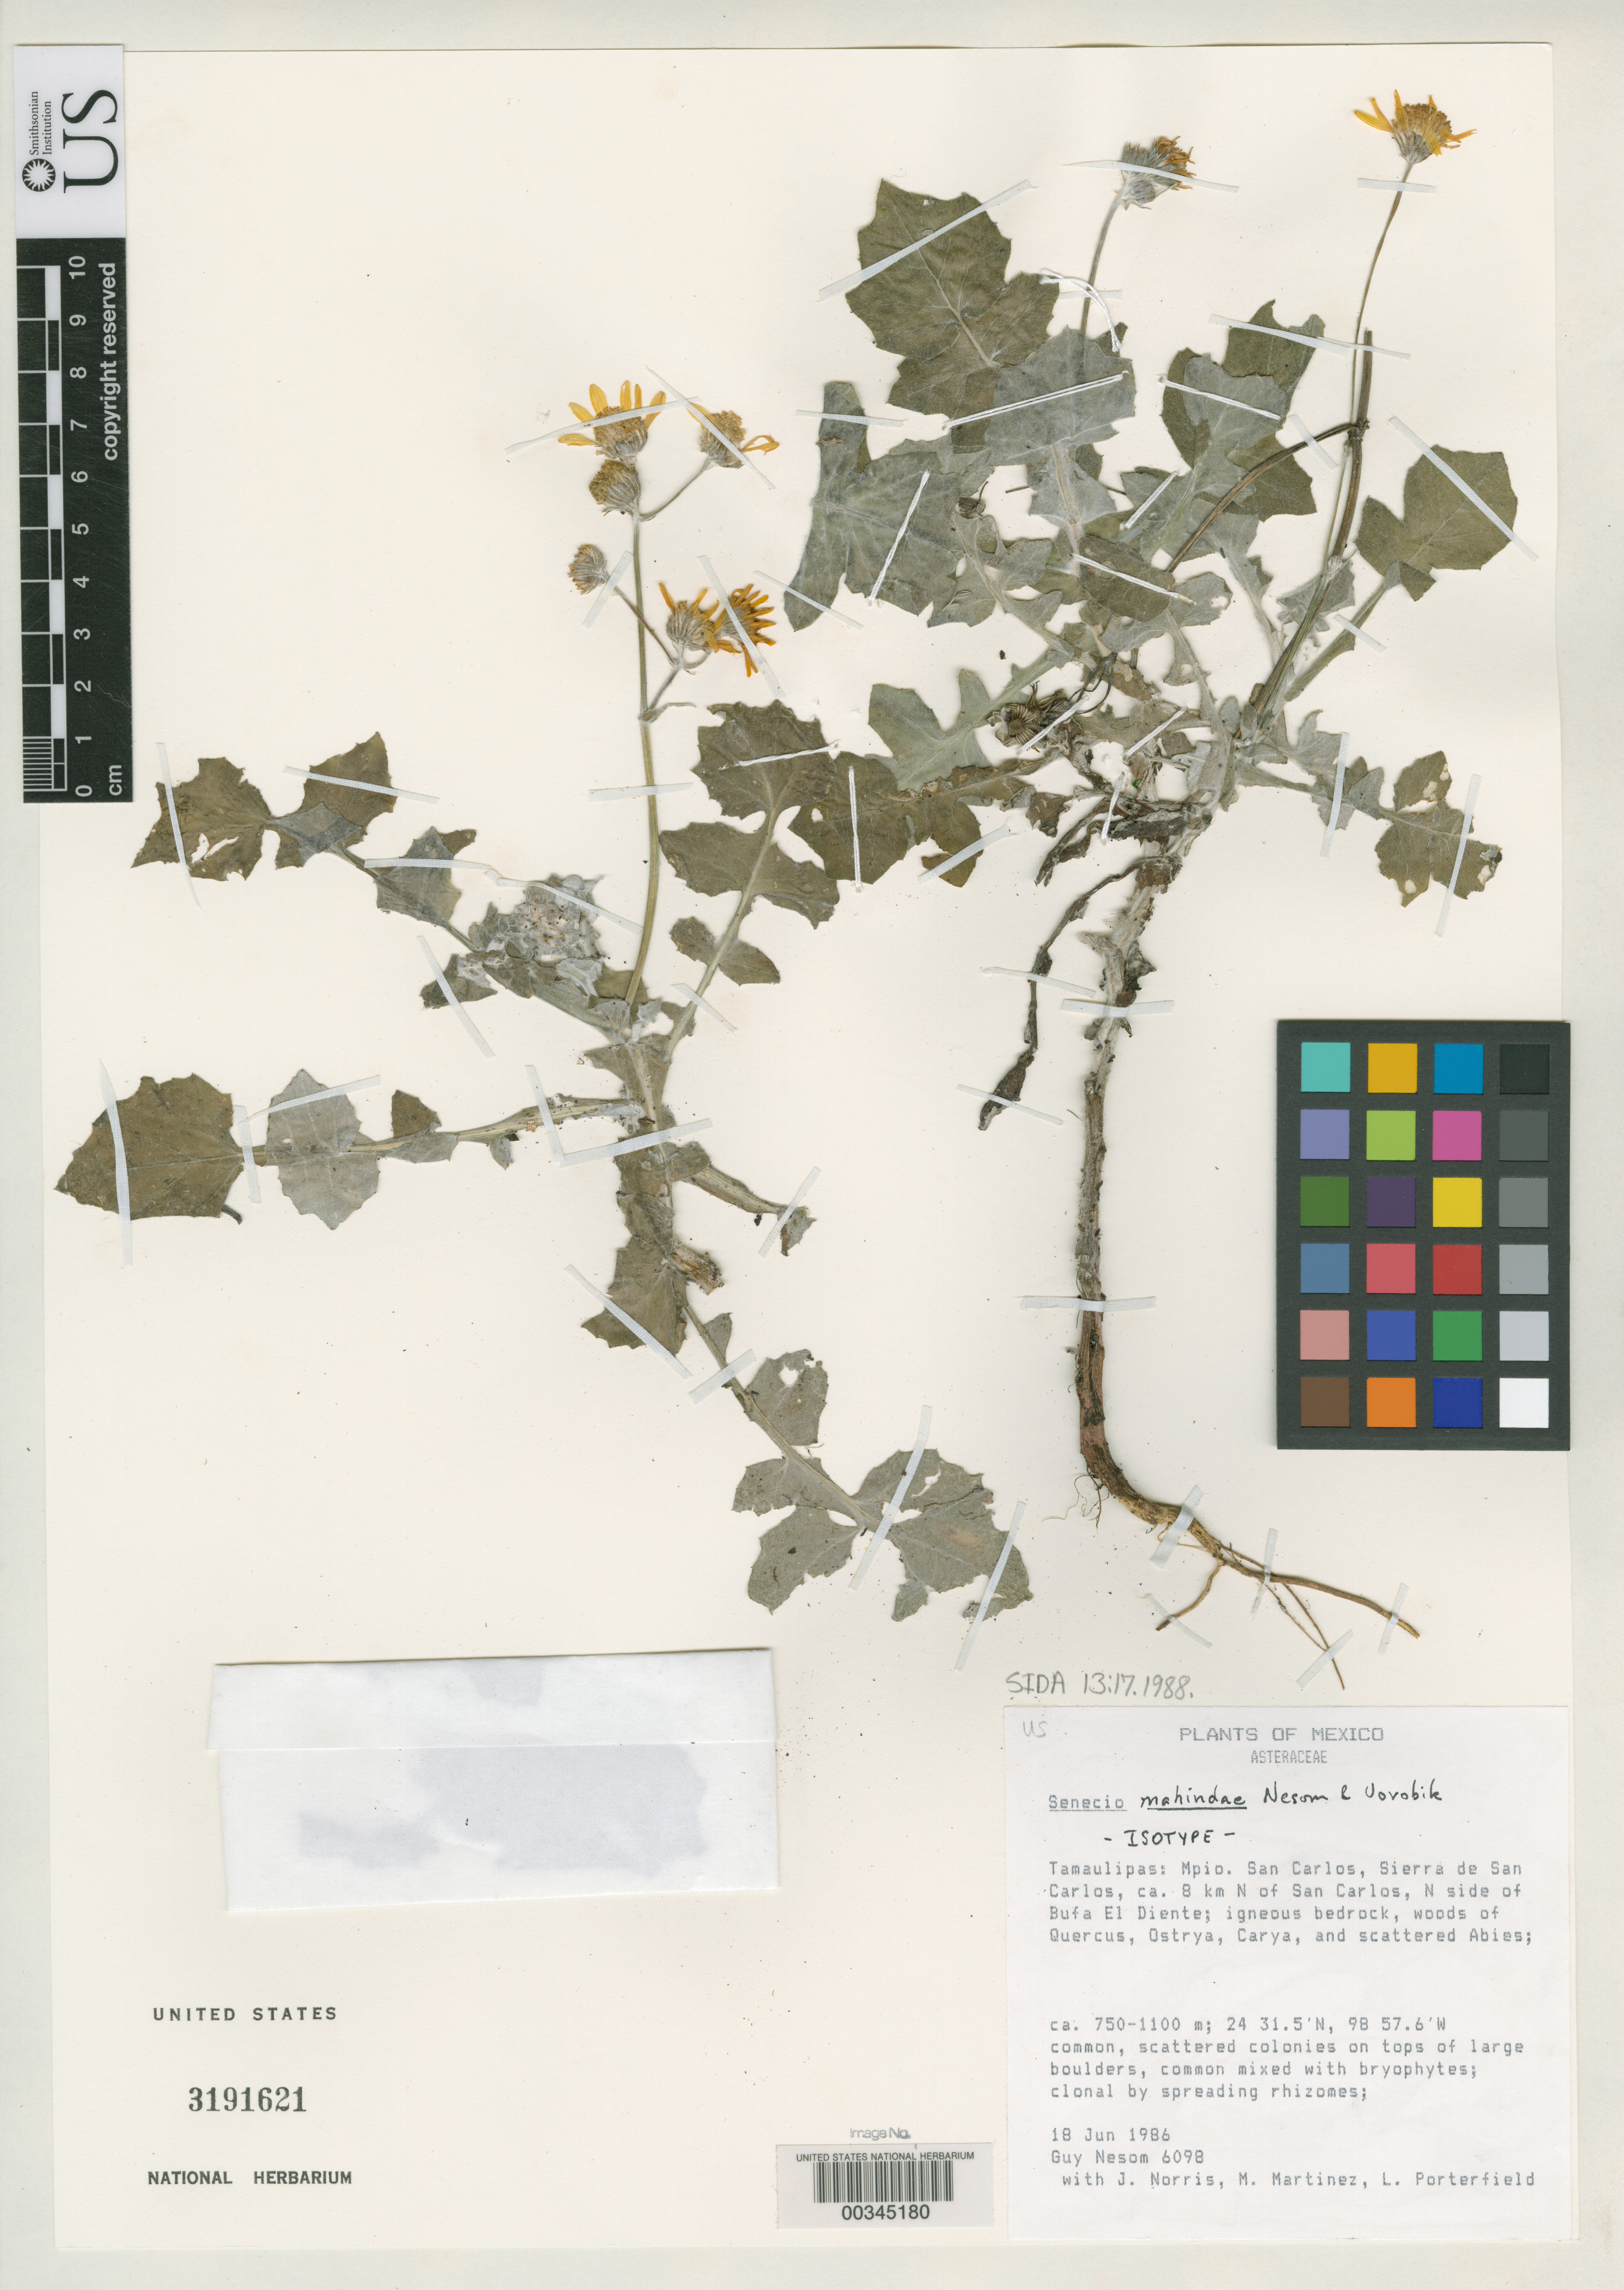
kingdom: Plantae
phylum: Tracheophyta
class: Magnoliopsida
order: Asterales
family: Asteraceae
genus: Senecio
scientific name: Senecio mahindae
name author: G.L. Nesom & Vorobik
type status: Isotype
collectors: G. L. Nesom, J. Norris, M. Martínez M. & L. Porterfield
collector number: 6098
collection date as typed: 18 Jun 1986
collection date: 1986-06-18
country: Mexico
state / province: Tamaulipas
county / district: San Carlos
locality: Sierra de San Carlos, ca. 8 km N of San Carlos, N side of Bufa El Diente.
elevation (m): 750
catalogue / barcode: US 3191621